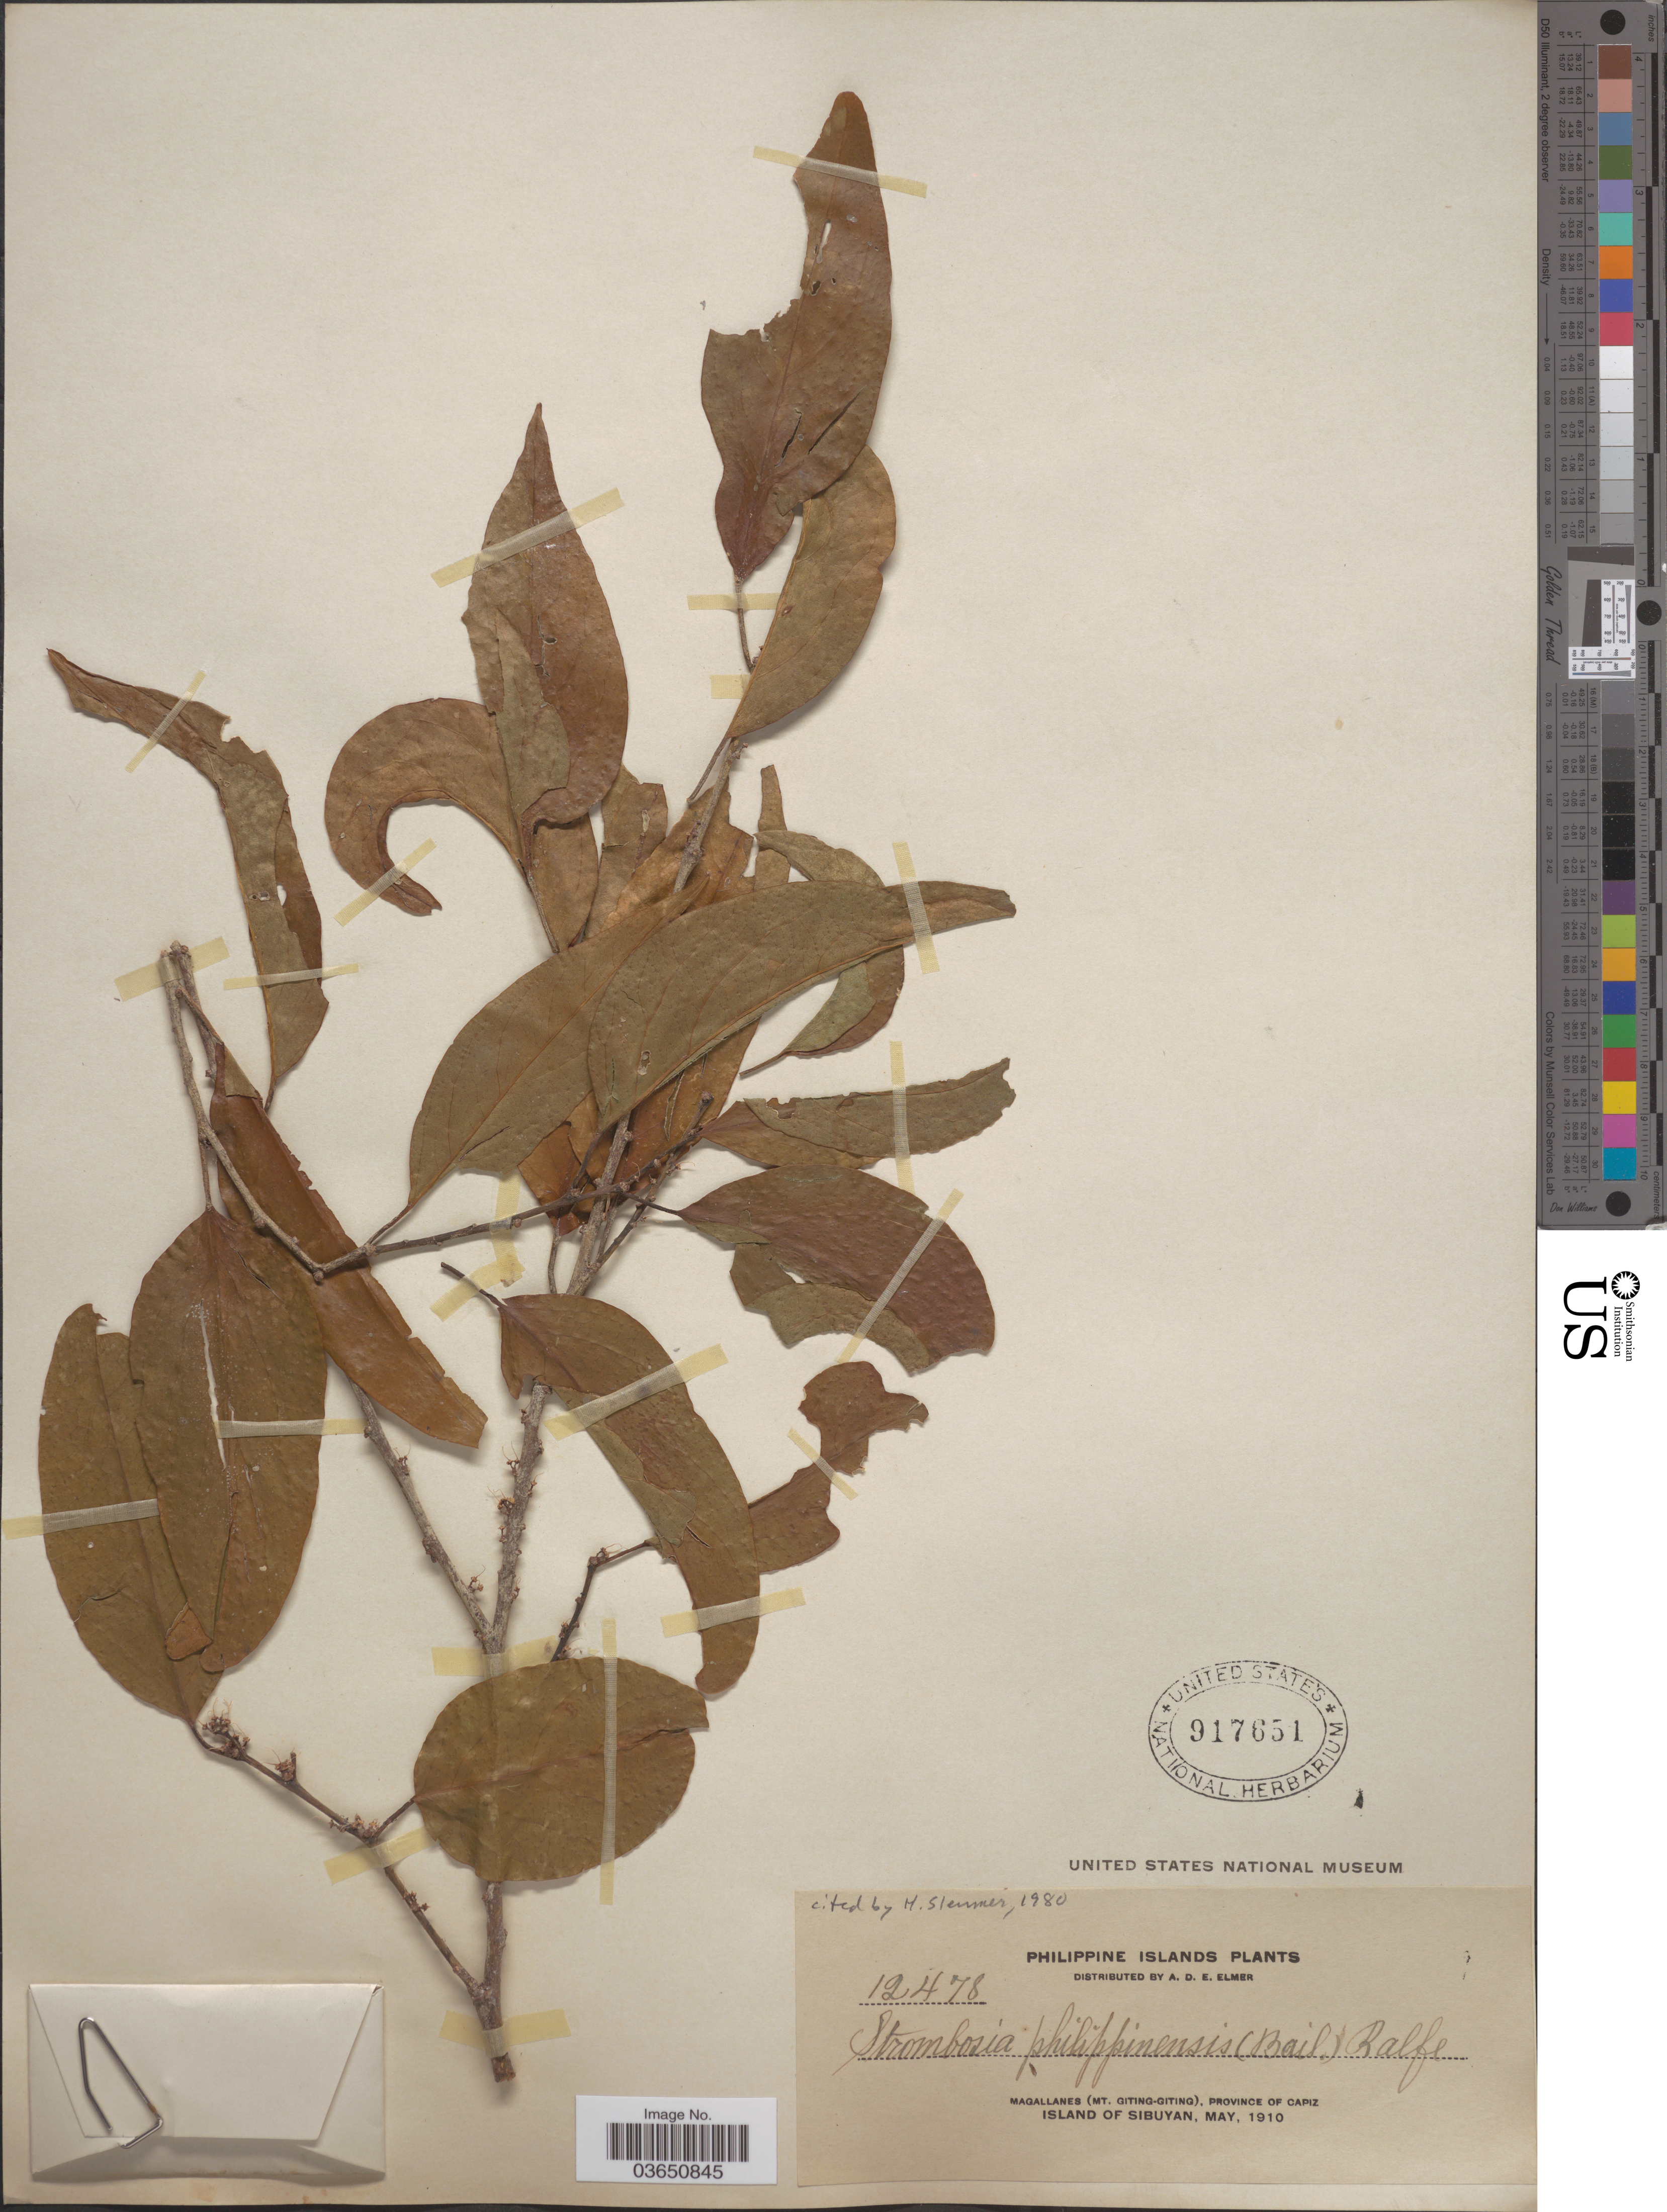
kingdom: Plantae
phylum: Tracheophyta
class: Magnoliopsida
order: Santalales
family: Strombosiaceae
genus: Strombosia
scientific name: Strombosia philippinensis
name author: (Baill.) Rolfe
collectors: A. D. E. Elmer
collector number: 12478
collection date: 1910-05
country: Philippines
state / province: Western Visayas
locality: Philippine Islands. Magallanes (Mt. Giting-Giting), Province of Capiz. Island of Sibuyan.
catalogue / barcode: US 917651